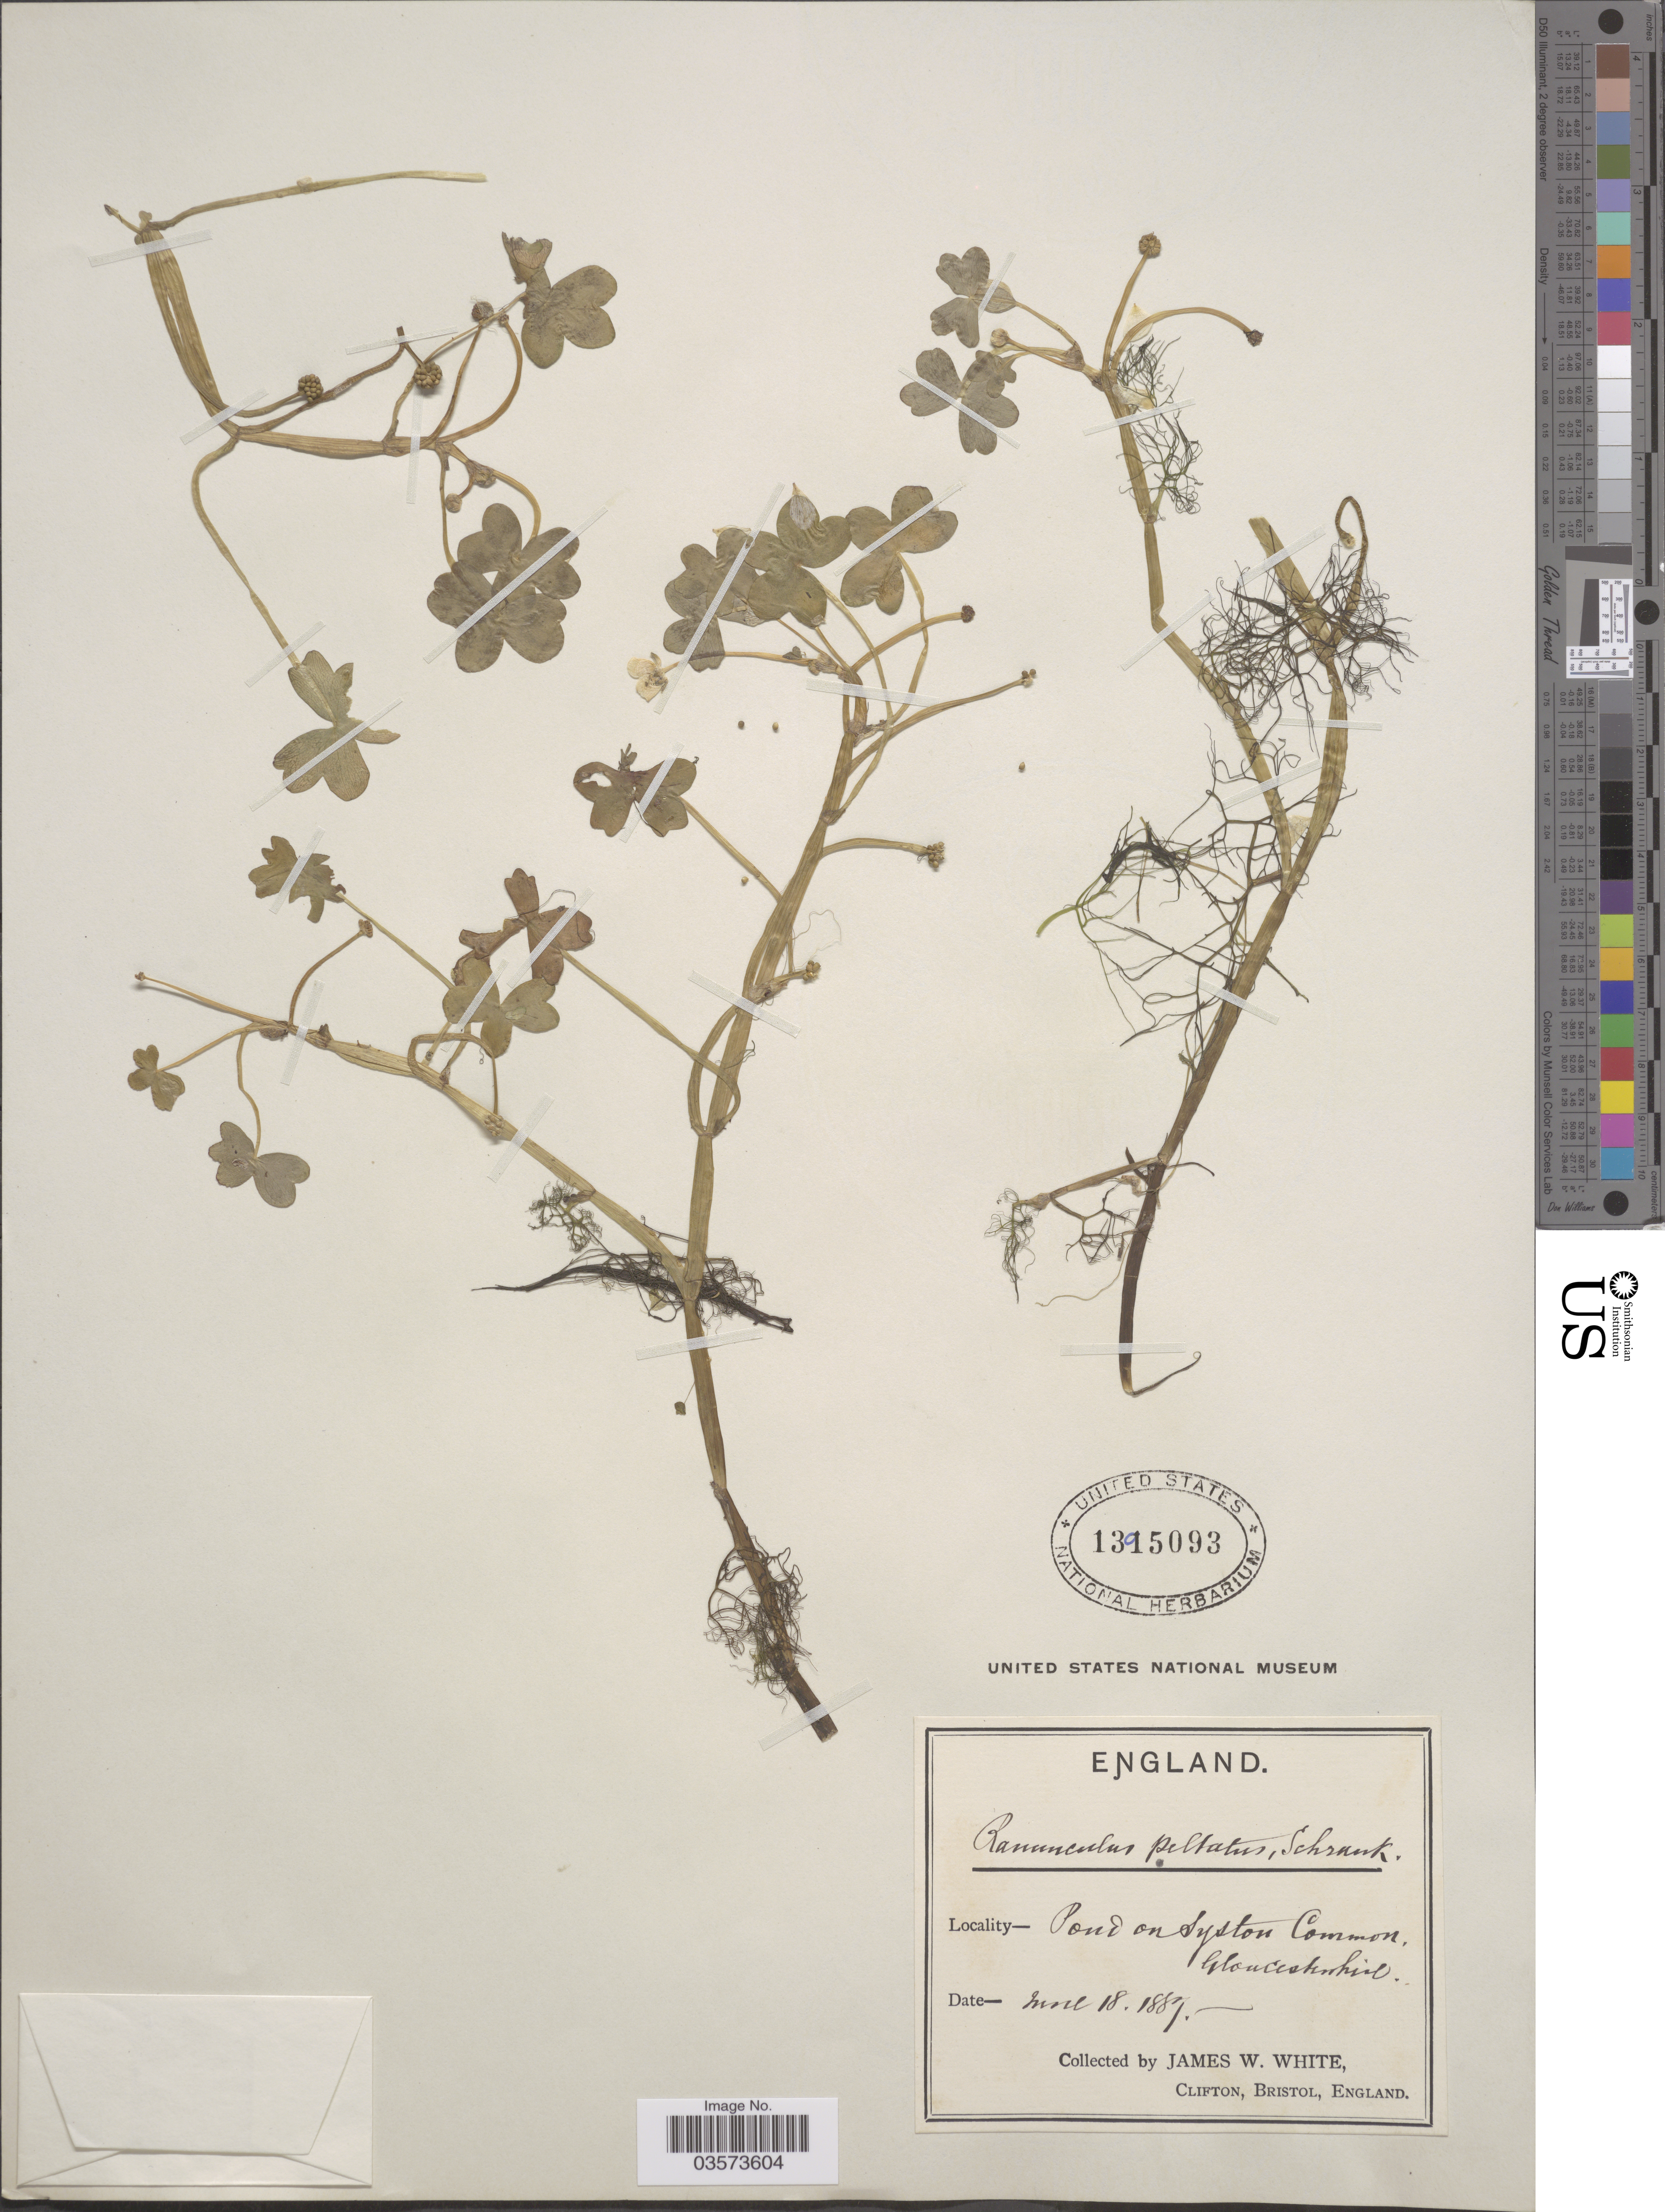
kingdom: Plantae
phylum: Tracheophyta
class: Magnoliopsida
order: Ranunculales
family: Ranunculaceae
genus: Ranunculus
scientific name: Ranunculus peltatus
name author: Schrank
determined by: Strong, Mark T., (BOT), Smithsonian Institution - National Museum of Natural History (UNITED STATES)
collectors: J. W. White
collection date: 1887-06-18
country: United Kingdom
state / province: England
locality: Pond on Syston Common, Gloucestershire.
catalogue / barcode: US 1395093